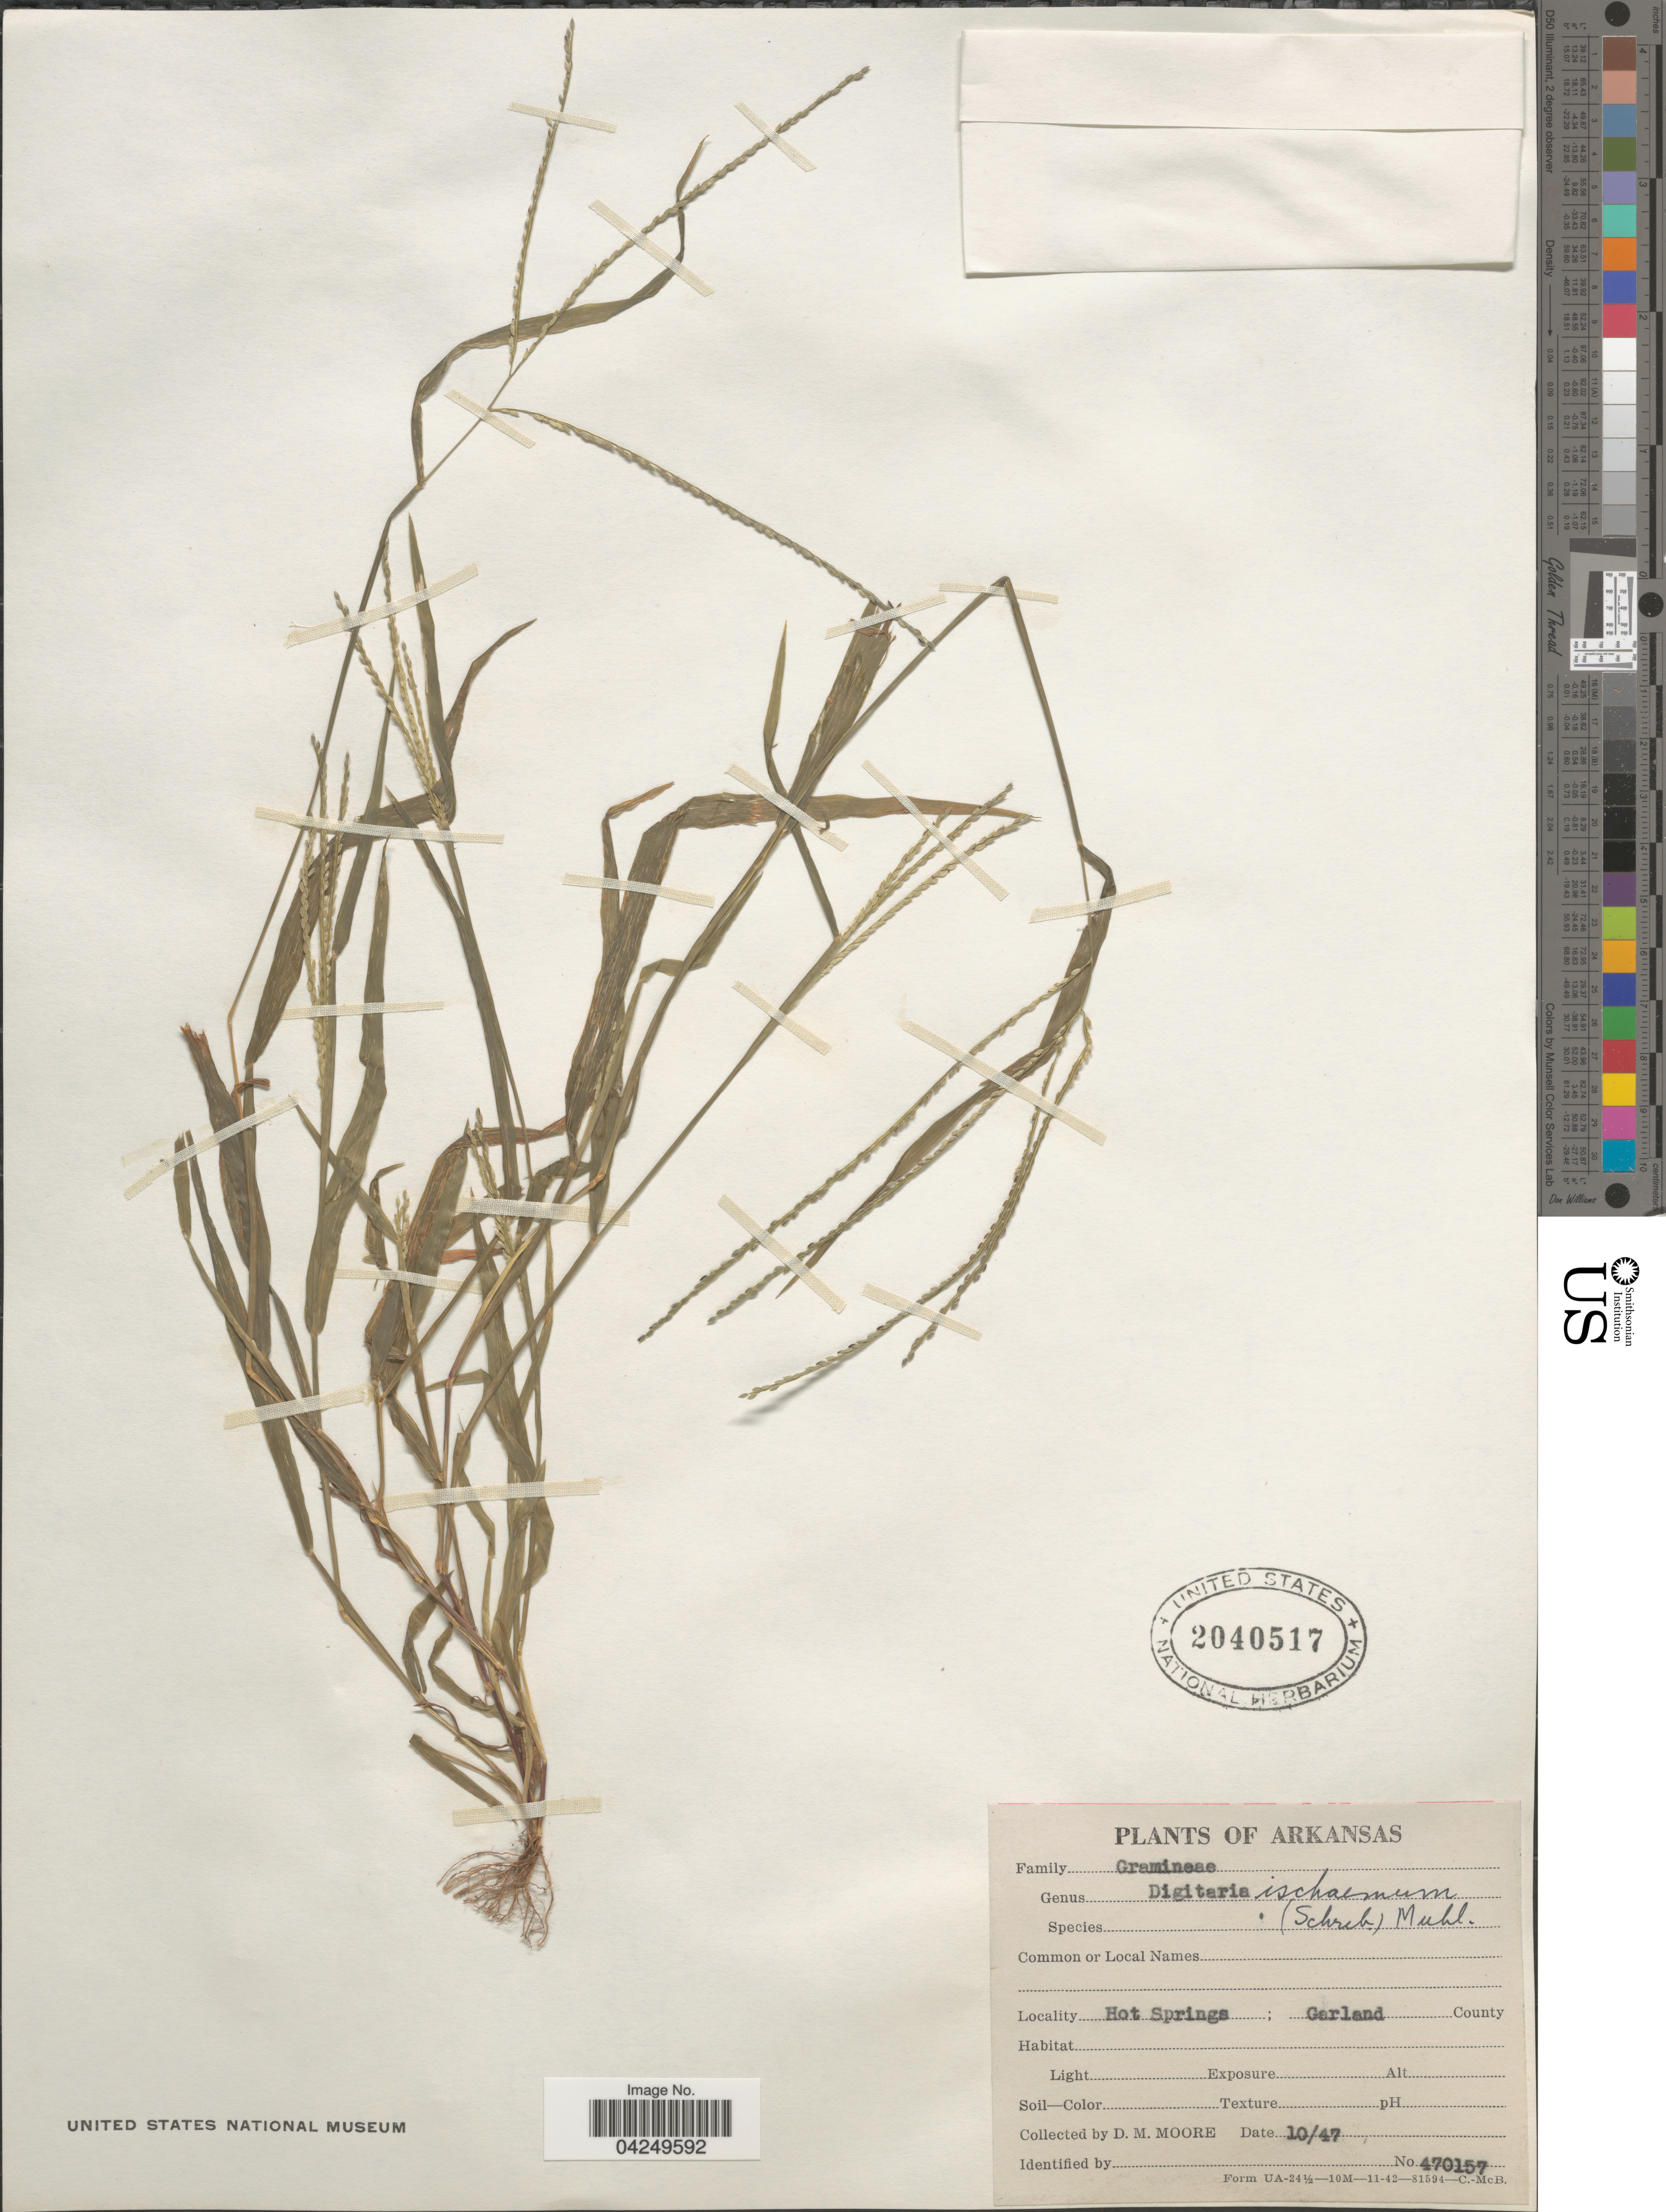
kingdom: Plantae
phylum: Tracheophyta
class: Liliopsida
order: Poales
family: Poaceae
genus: Digitaria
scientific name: Digitaria ischaemum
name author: (Schreber) Schreber ex Muhl.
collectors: D. Moore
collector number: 470157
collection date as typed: Transcribed d/m/y: /10/47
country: United States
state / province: Arkansas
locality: Hot Springs; Garland County.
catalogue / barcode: US 2040517